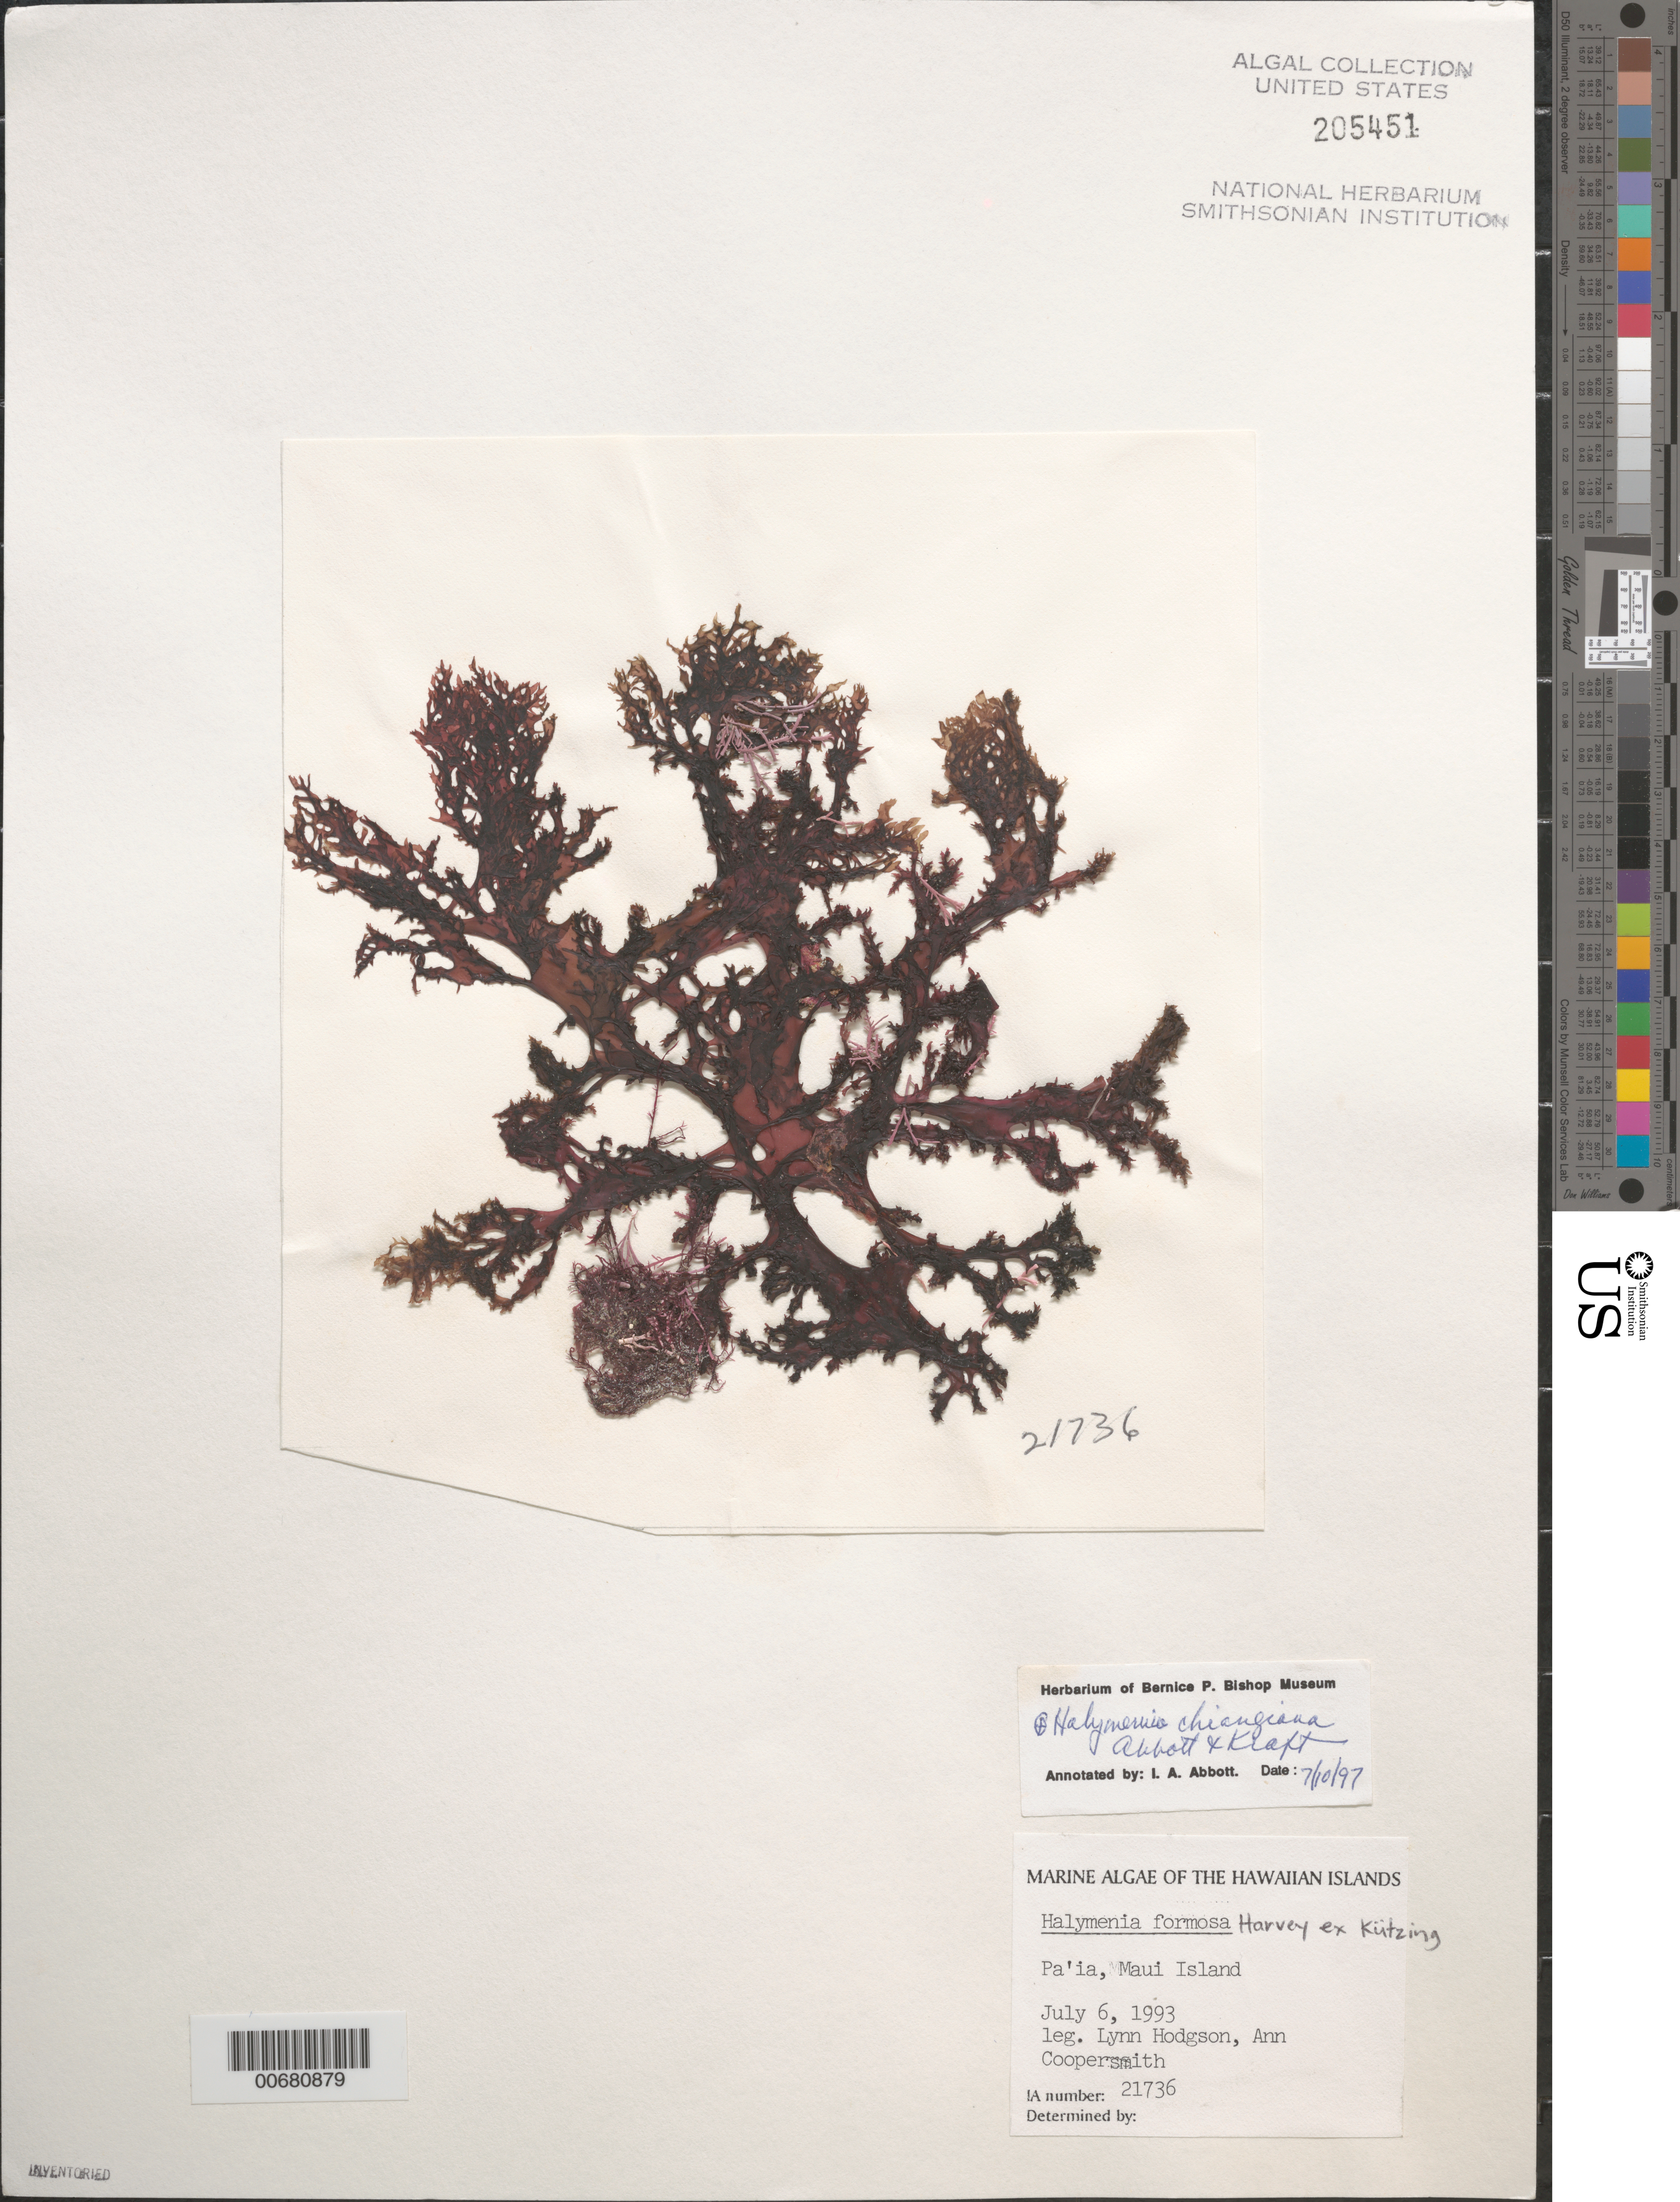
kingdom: Plantae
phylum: Rhodophyta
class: Florideophyceae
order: Halymeniales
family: Halymeniaceae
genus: Halymenia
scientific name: Halymenia chiangiana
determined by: Abbott, Isabella A.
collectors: L. M. Hodgson & A. Coopersmith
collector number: IAA 21736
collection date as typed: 06 Jul 1993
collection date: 1993-07-06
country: United States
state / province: Hawaii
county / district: Maui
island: Maui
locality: Pa'ia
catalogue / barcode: US 205451